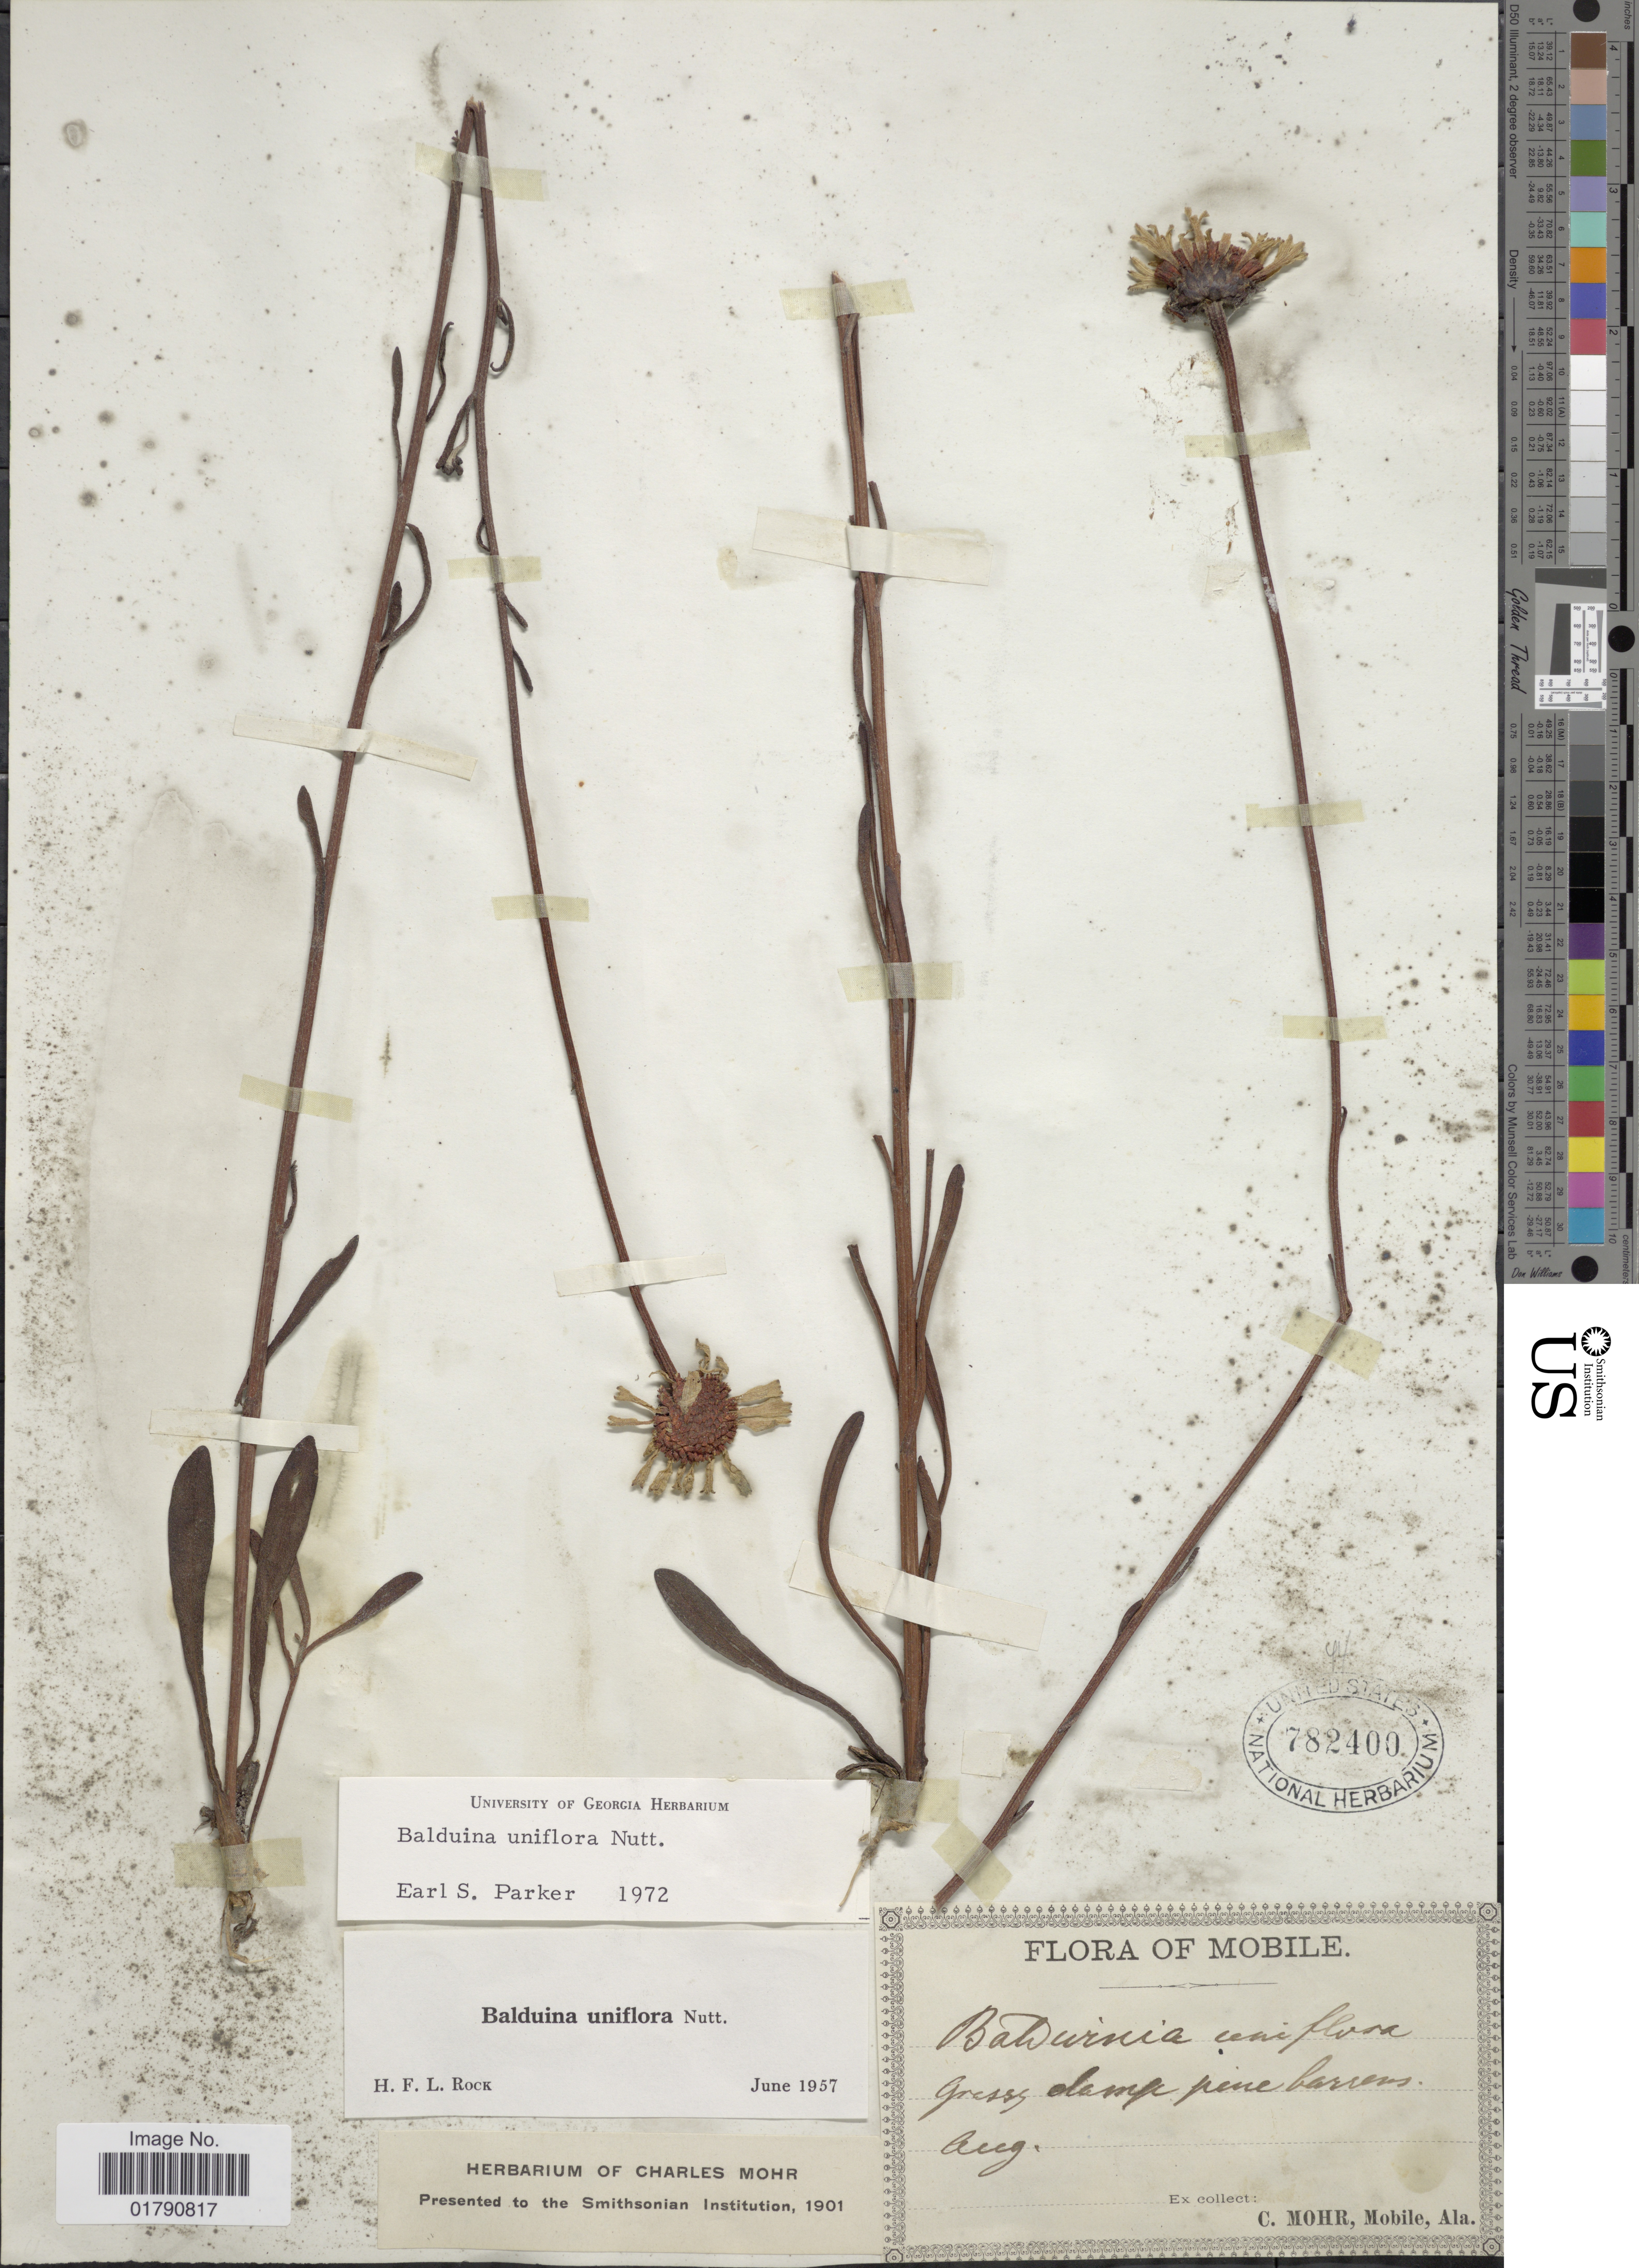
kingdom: Plantae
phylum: Tracheophyta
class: Magnoliopsida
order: Asterales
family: Asteraceae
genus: Balduina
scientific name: Balduina uniflora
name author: Nutt.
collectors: Mohr, C. T. (herbarium)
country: United States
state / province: Alabama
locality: Mobile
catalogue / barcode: US 782400